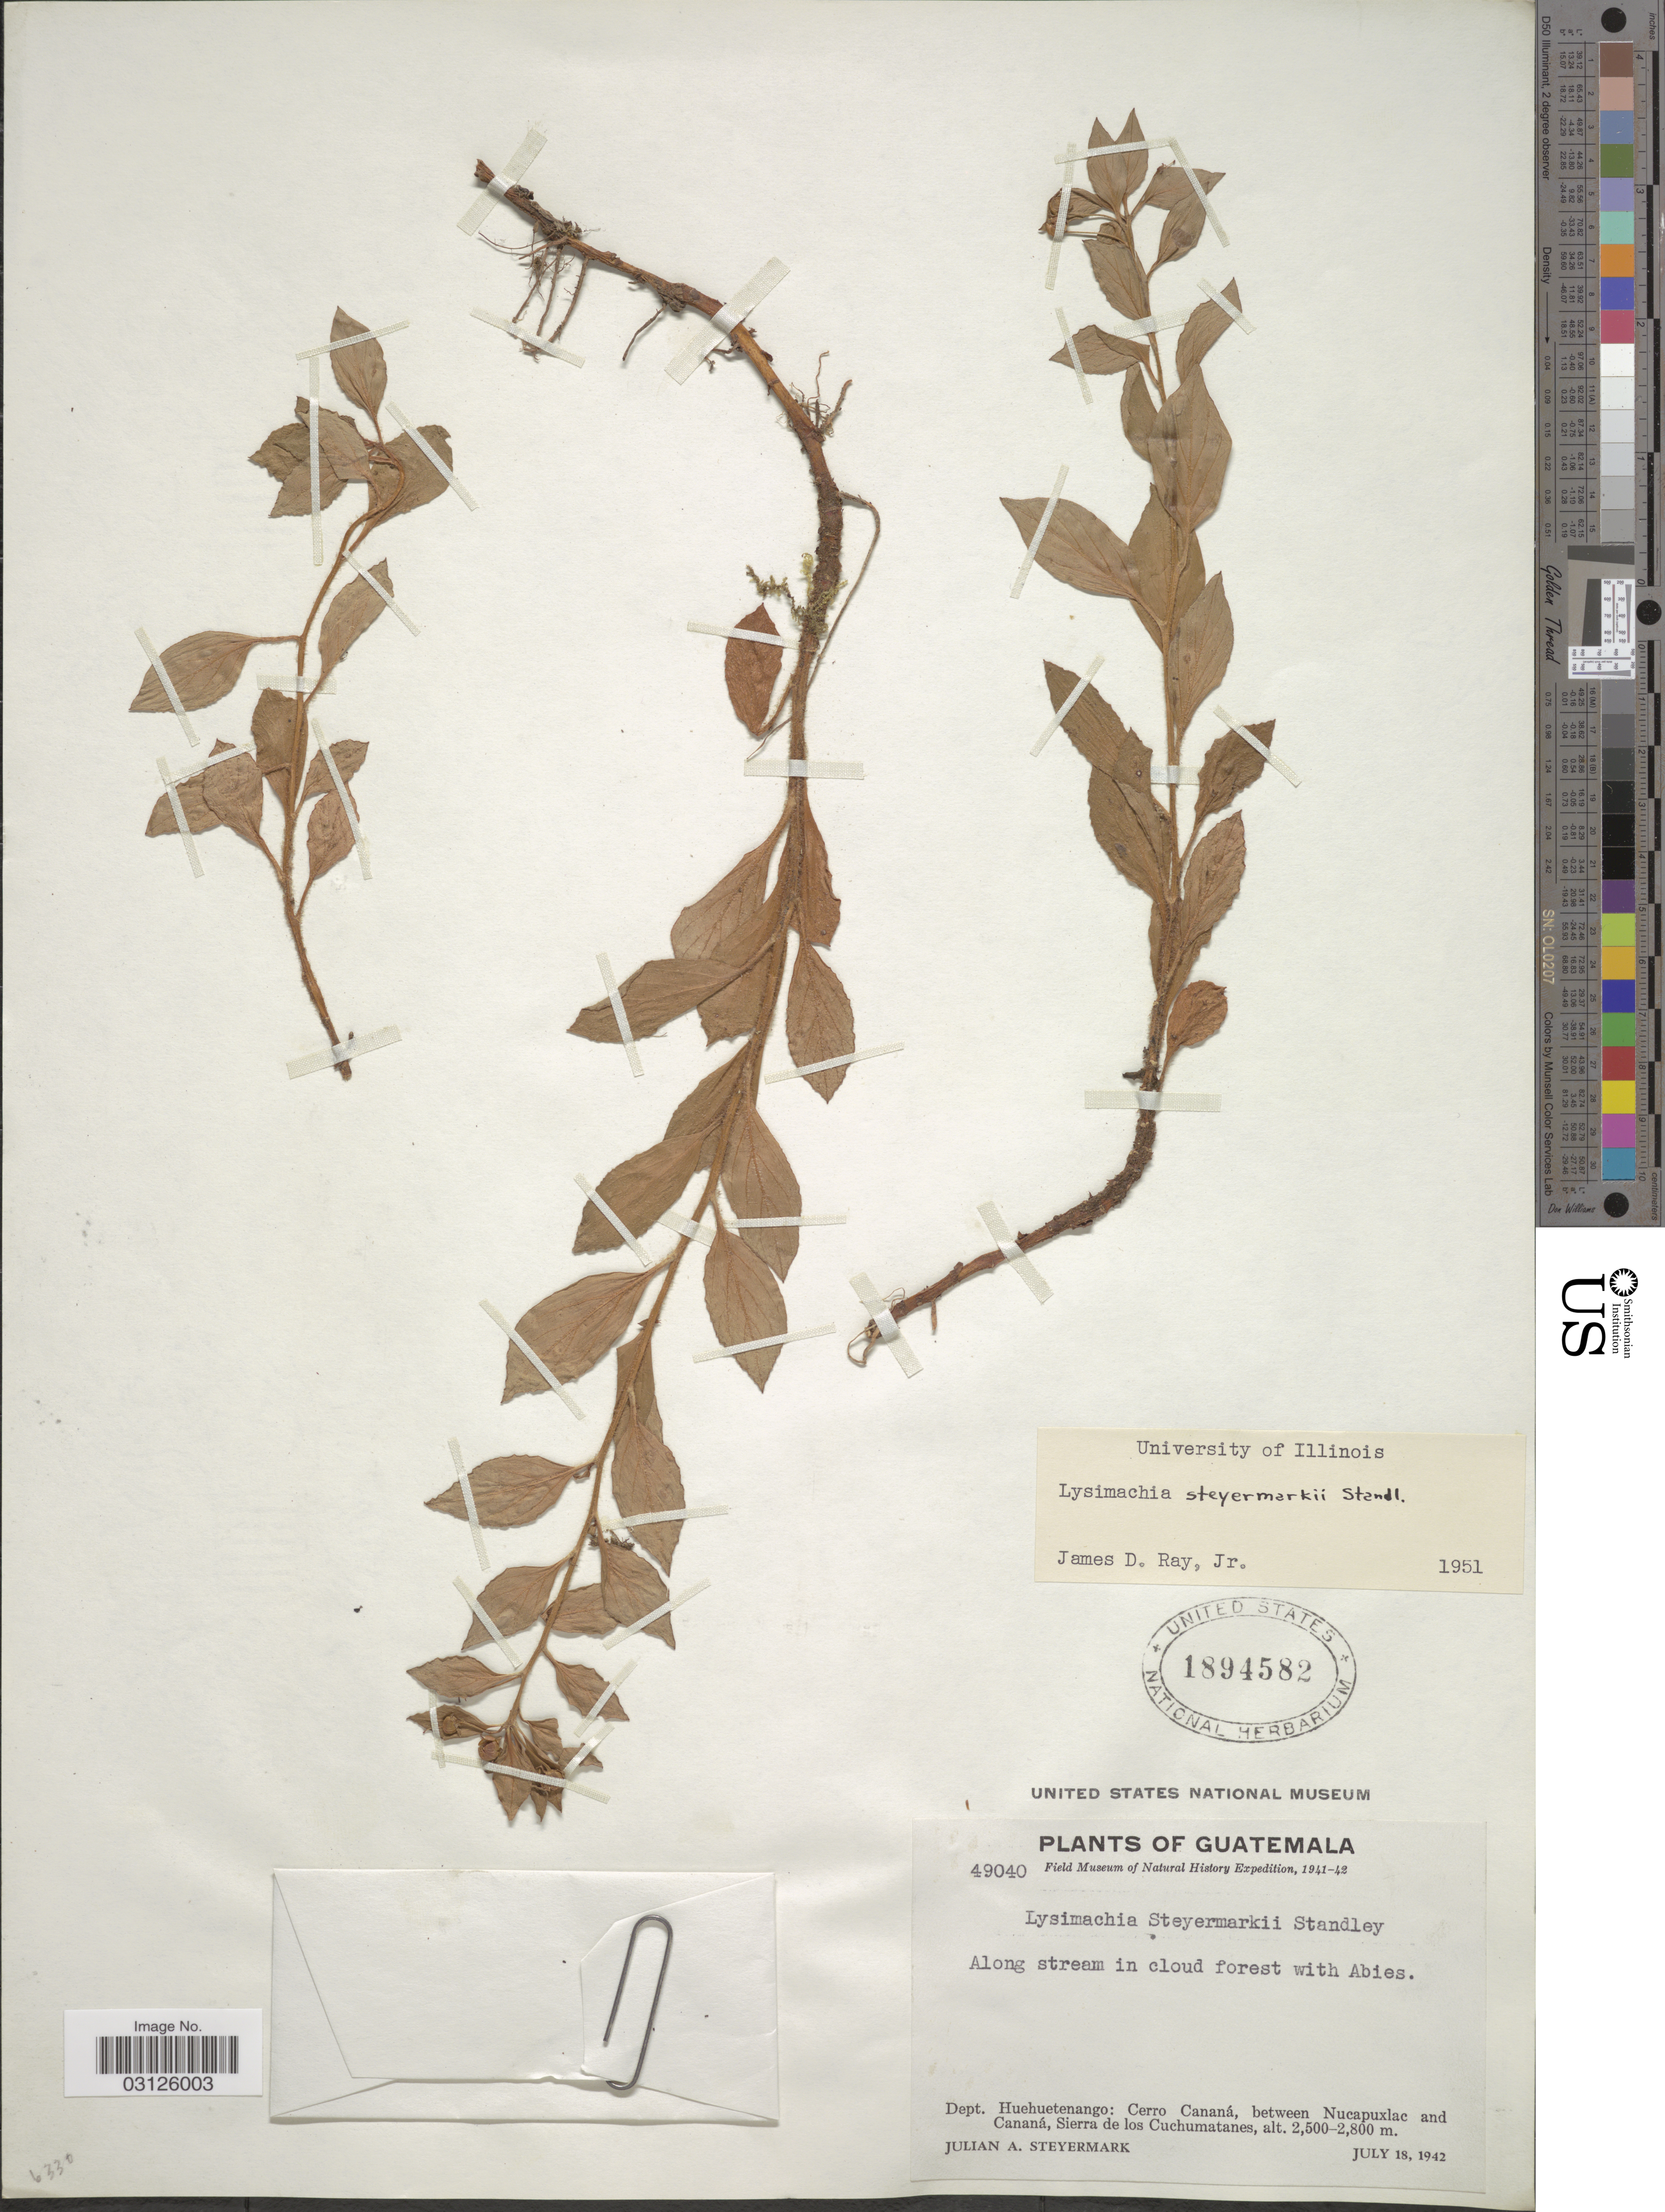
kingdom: Plantae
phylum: Tracheophyta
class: Magnoliopsida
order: Ericales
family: Primulaceae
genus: Lysimachia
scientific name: Lysimachia steyermarkii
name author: Standl.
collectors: J. Steyermark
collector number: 49040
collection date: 1942-07-18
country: Guatemala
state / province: Huehuetenango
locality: Dept. Huehuetenango: Cerro Cananá, between Nucapuxlac and Cananá, Sierra de los Cuchumatanes.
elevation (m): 2500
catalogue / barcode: US 1894582